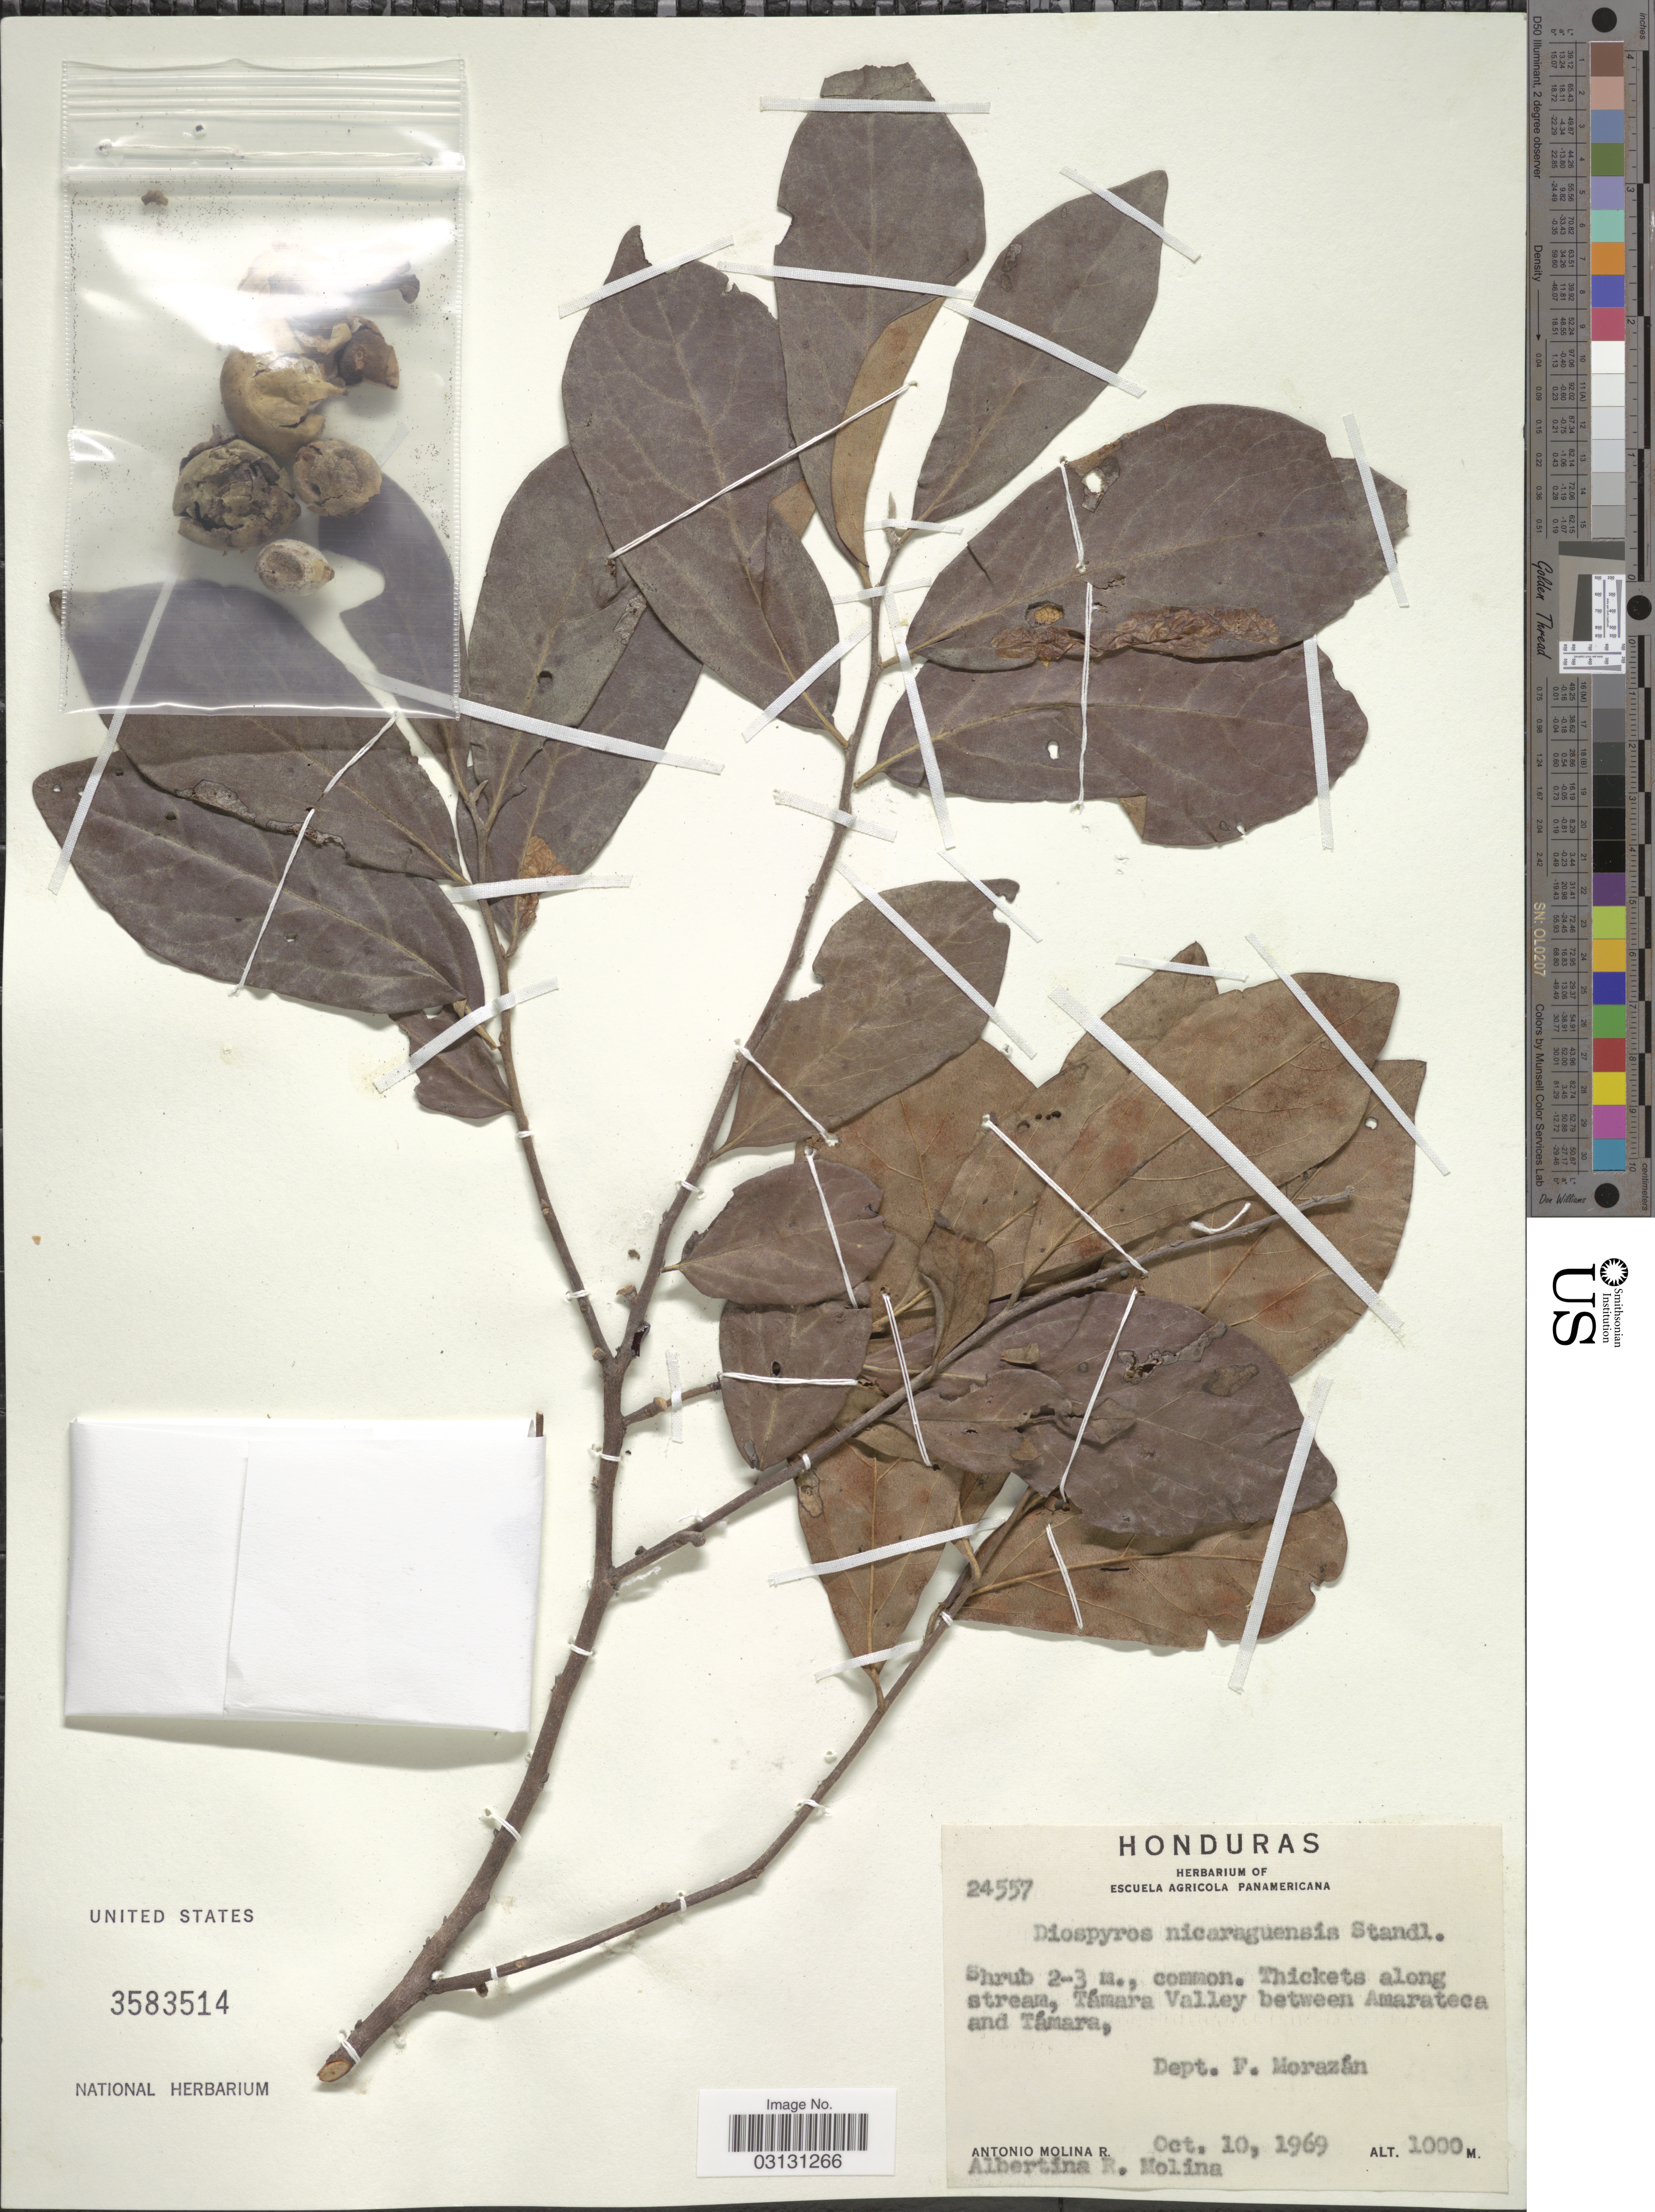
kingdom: Plantae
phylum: Tracheophyta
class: Magnoliopsida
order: Ericales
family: Ebenaceae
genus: Diospyros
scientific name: Diospyros nicaraguensis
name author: (Standl.) Standl.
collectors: A. Molina R. & A. R. Molina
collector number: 24557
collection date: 1969-10-10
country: Honduras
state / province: Fco. Morazán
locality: Támara Valley between Amarateca and Támara, Dept. F. Morazán.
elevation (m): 1000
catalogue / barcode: US 3583514